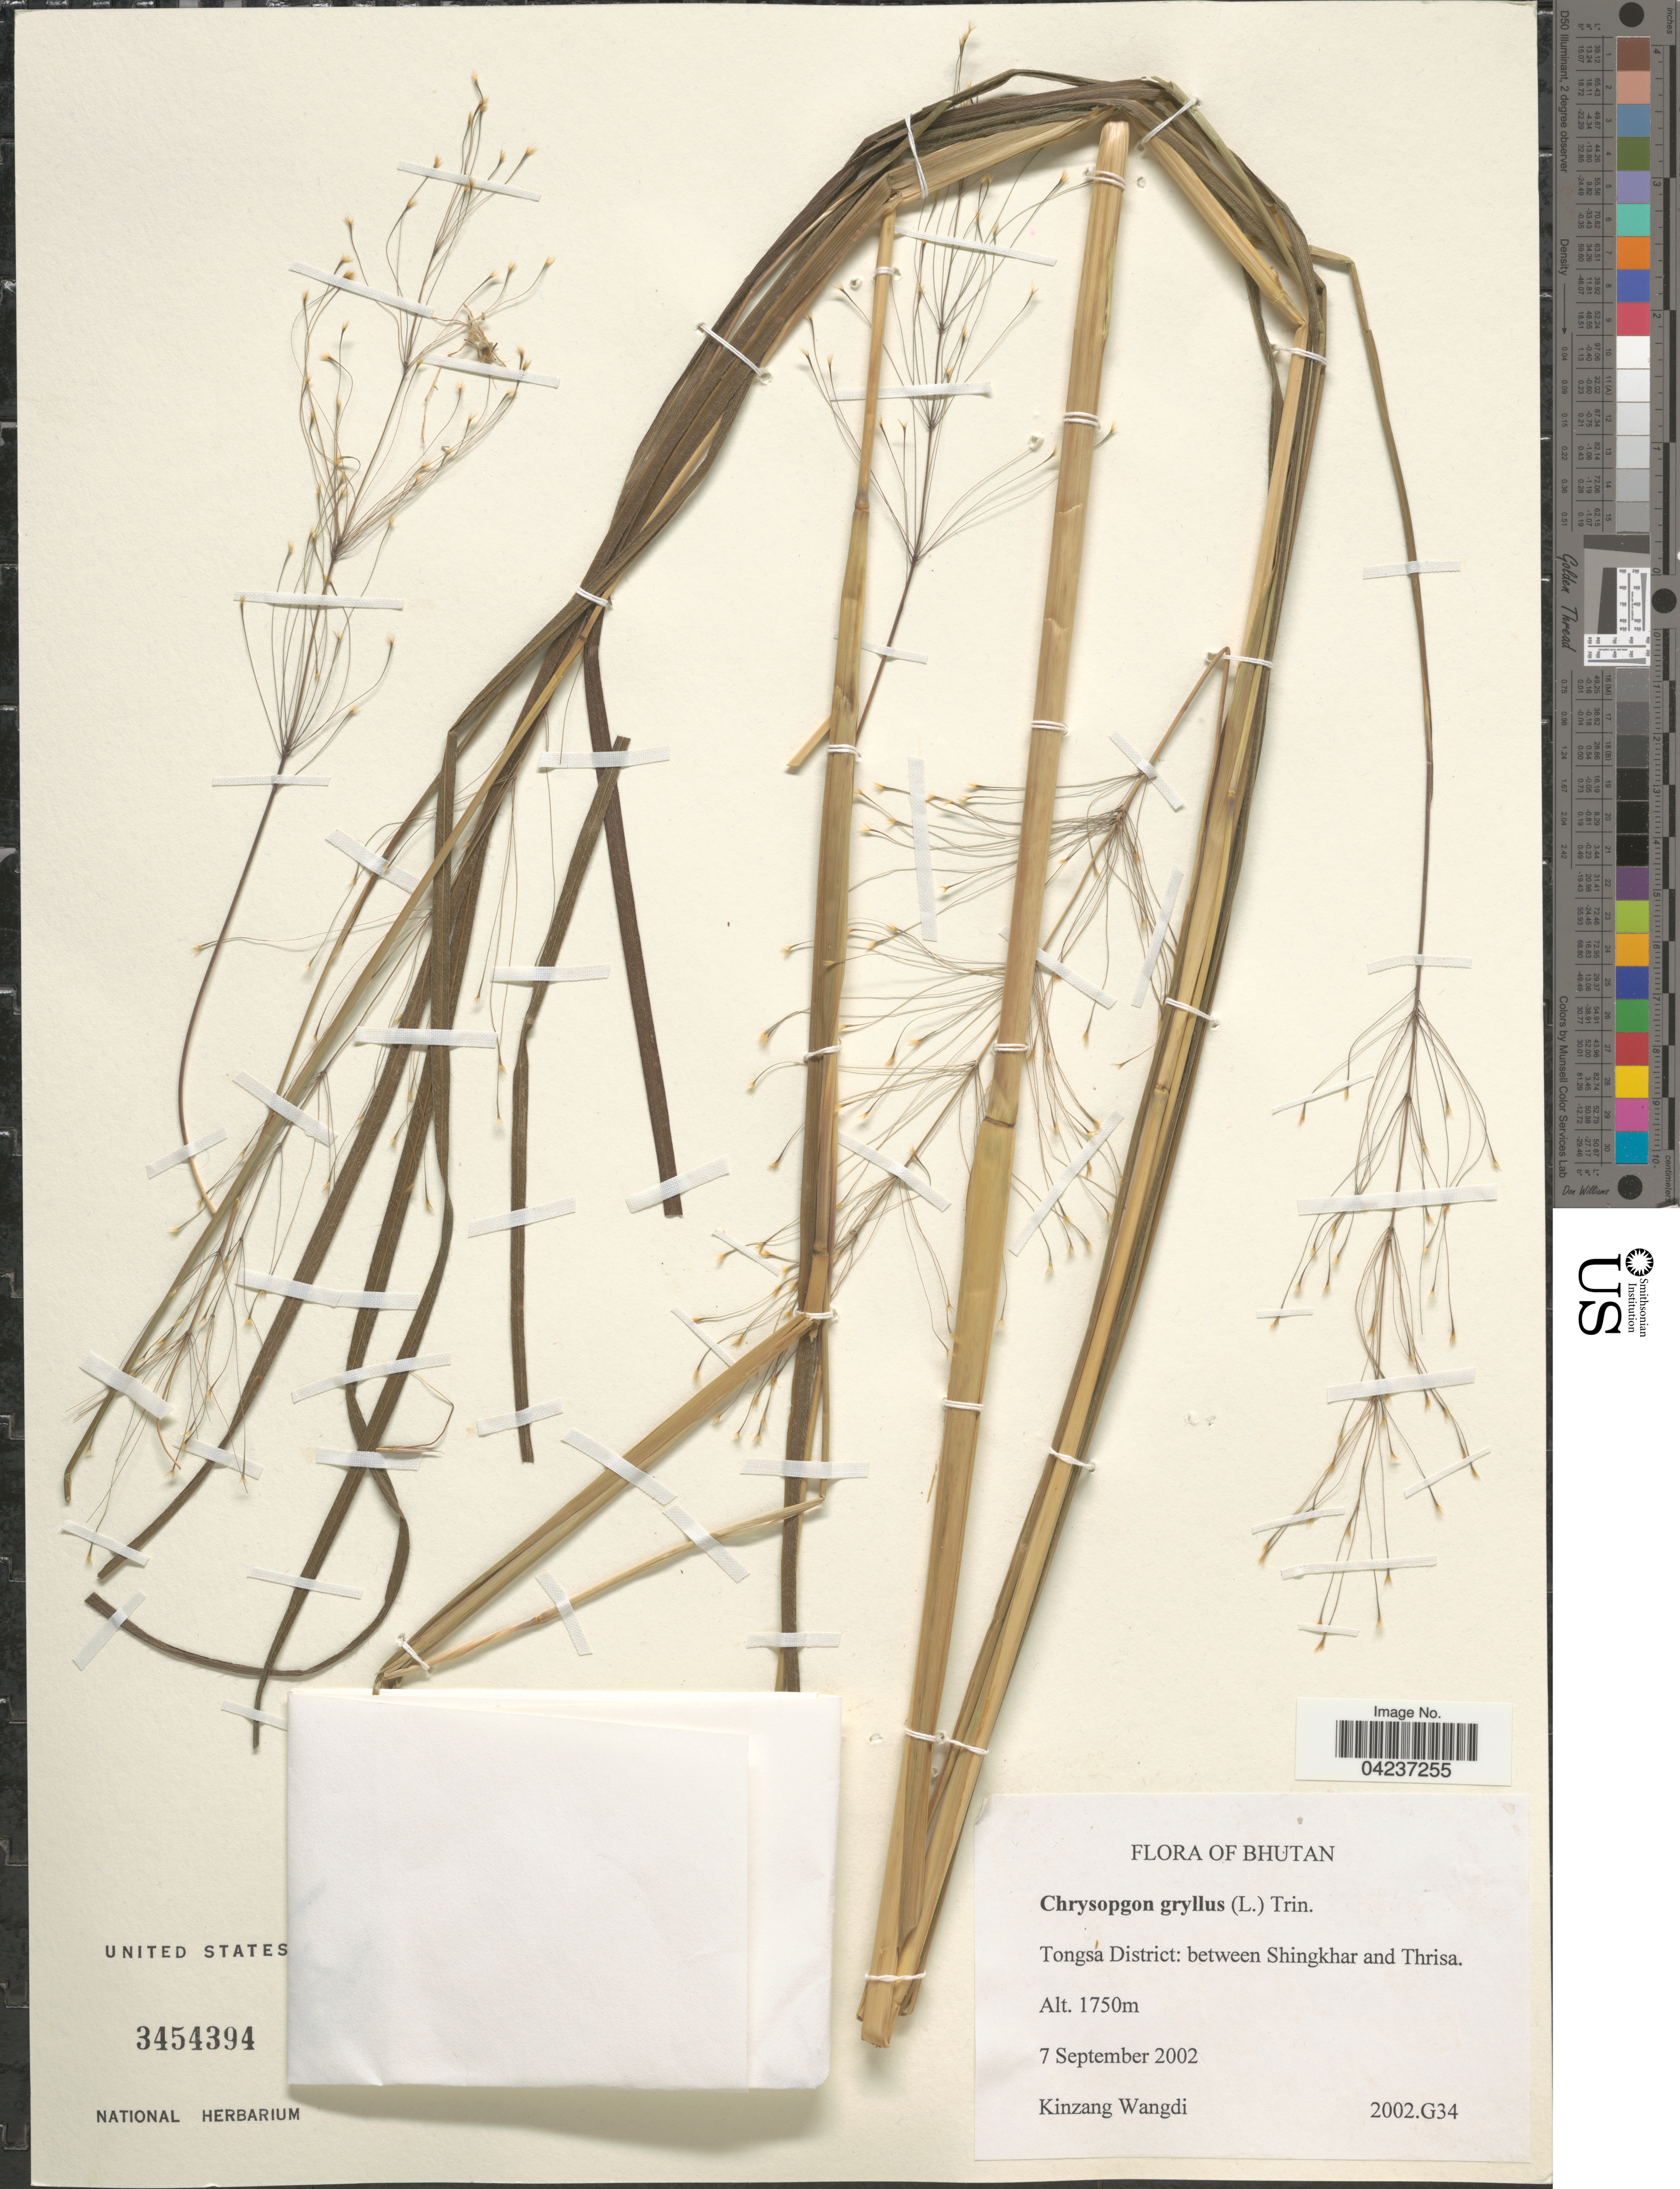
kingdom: Plantae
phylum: Tracheophyta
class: Liliopsida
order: Poales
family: Poaceae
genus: Chrysopogon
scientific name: Chrysopogon gryllus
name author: (L.) Trin.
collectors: K. Wangdi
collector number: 2002.G34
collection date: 2002-09-07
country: Bhutan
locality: Tongsa District: between Shingkhar and Thrisa.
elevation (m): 1750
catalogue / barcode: US 3454394